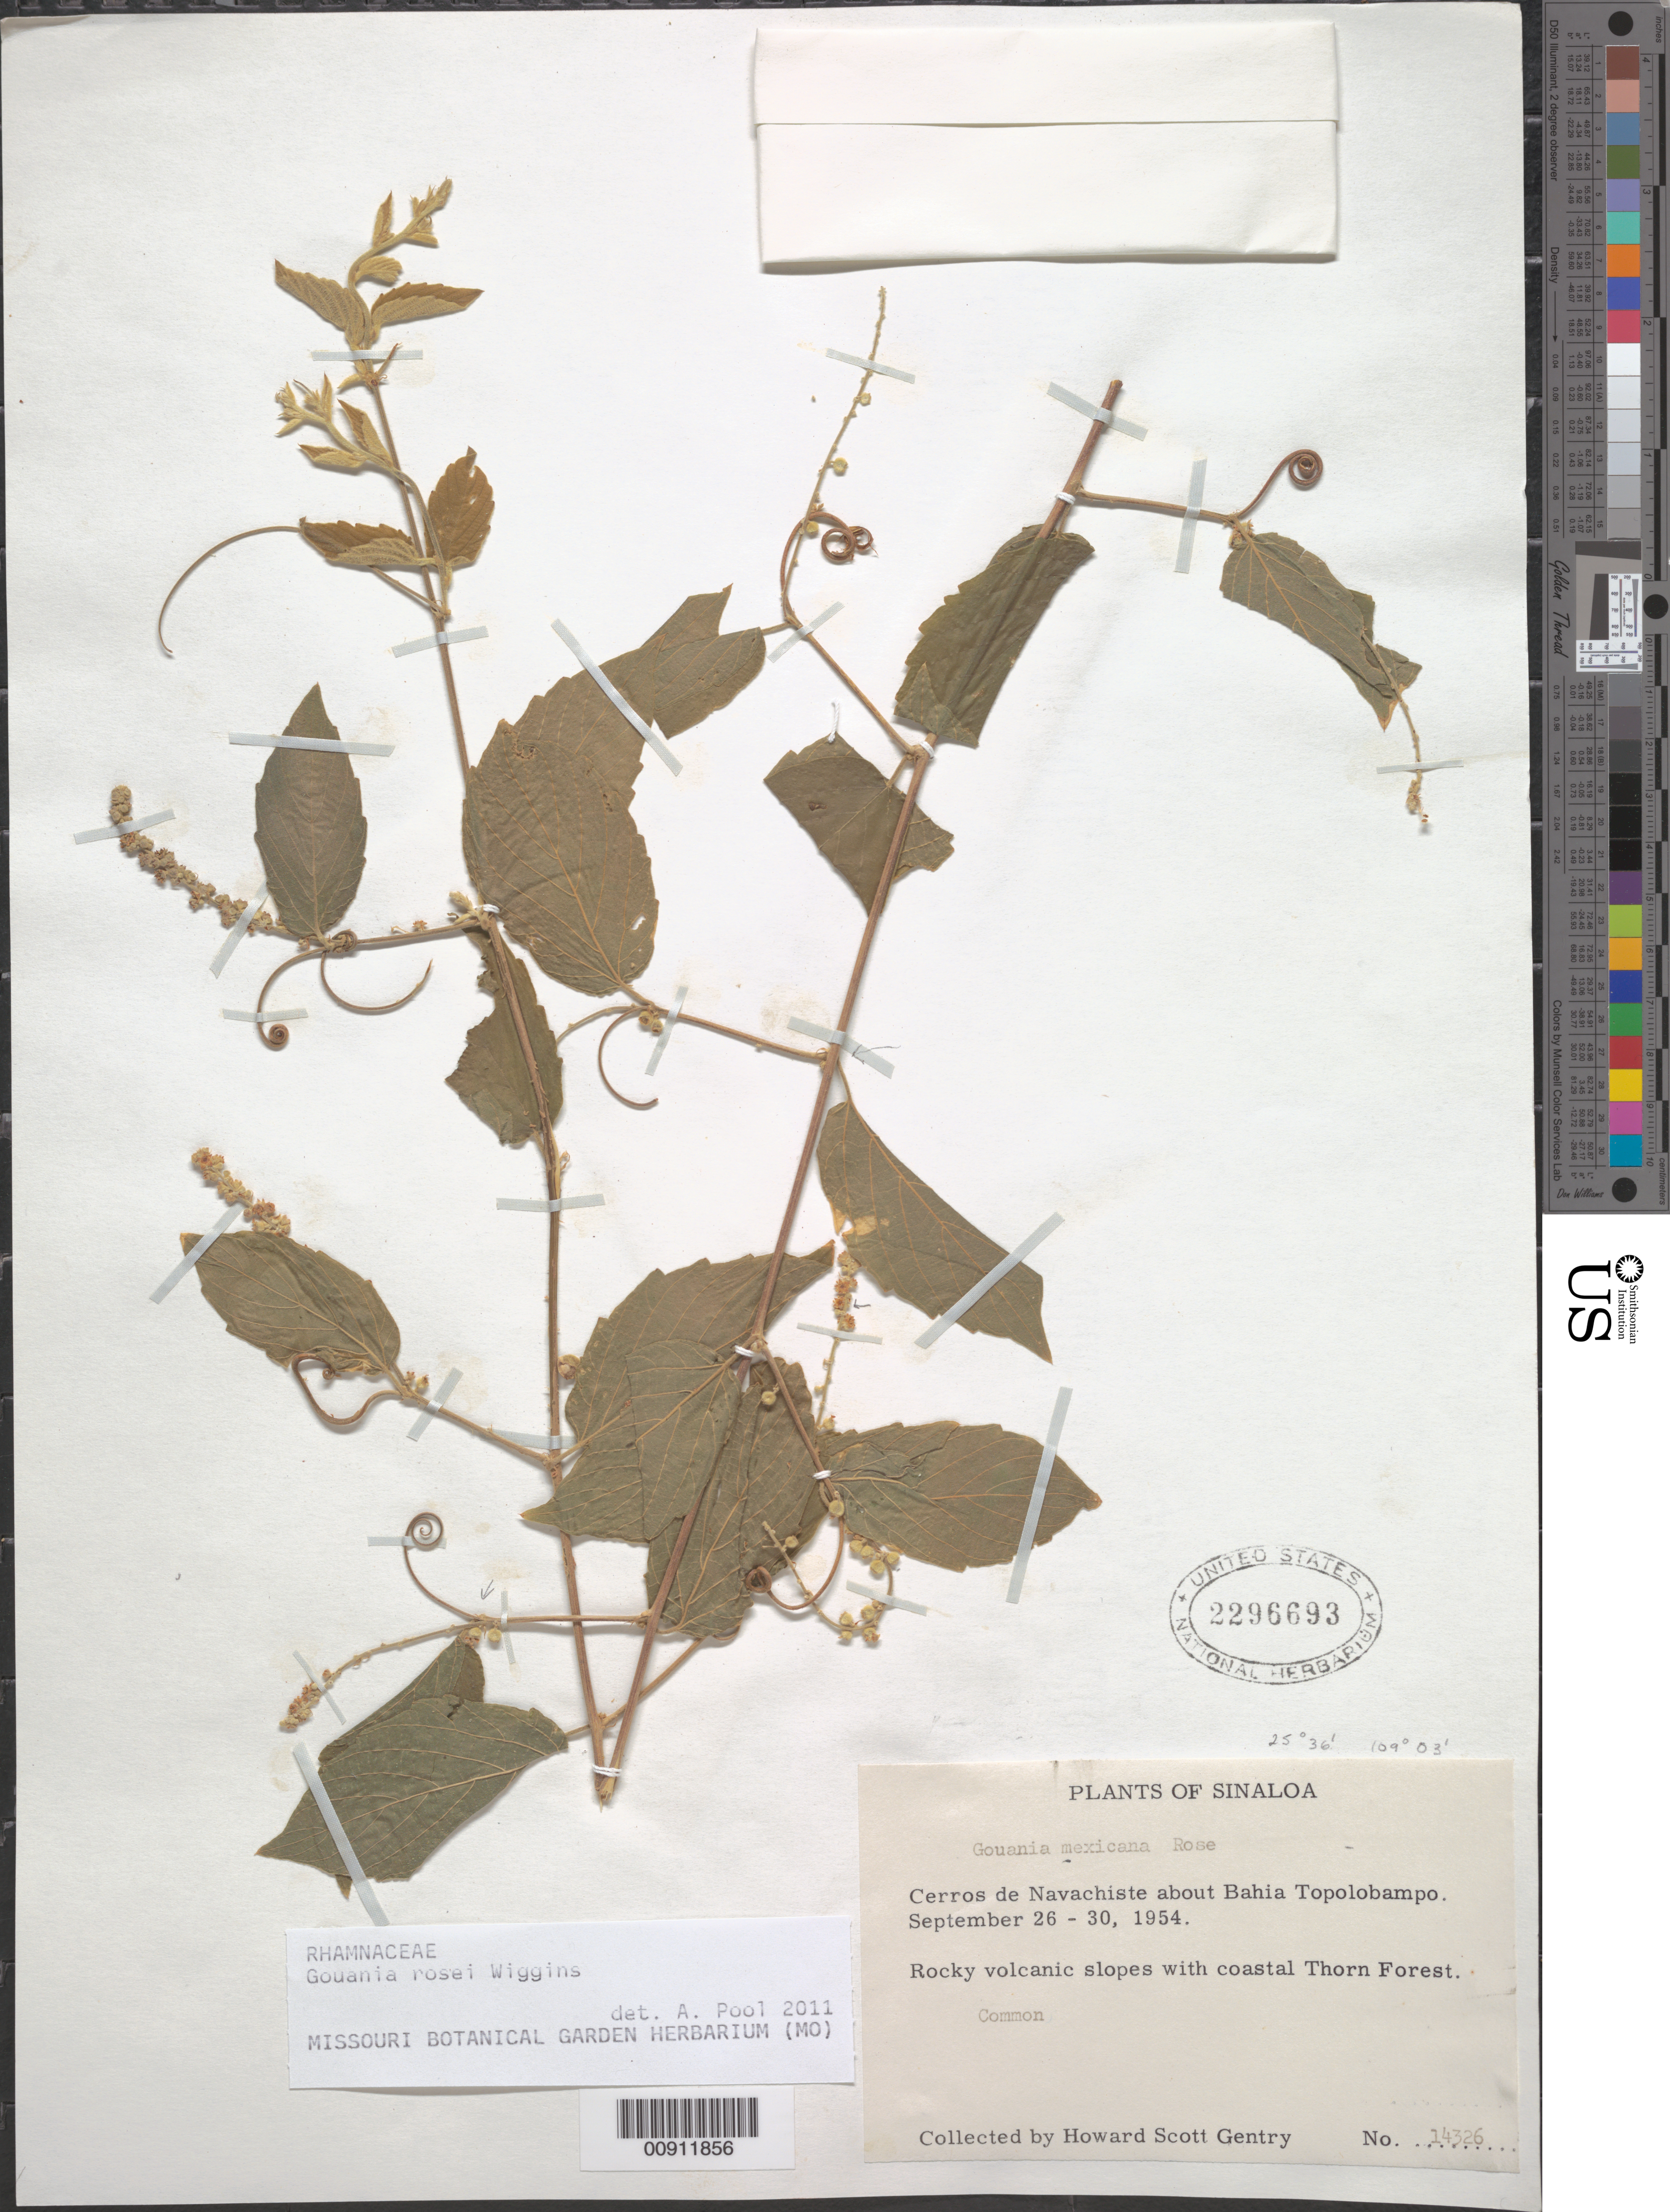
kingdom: Plantae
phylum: Tracheophyta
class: Magnoliopsida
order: Rosales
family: Rhamnaceae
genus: Gouania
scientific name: Gouania rosei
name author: Wiggins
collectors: H. S. Gentry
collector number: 14326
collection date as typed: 26 Sep 1954 to 30 Sep 1954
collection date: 1954-09-26/1954-09-30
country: Mexico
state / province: Sinaloa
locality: Cerros de Navachiste about Bahía Topolobampo.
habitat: Rocky volcanic slopes with coastal Thorn Forest.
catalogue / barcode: US 2296693